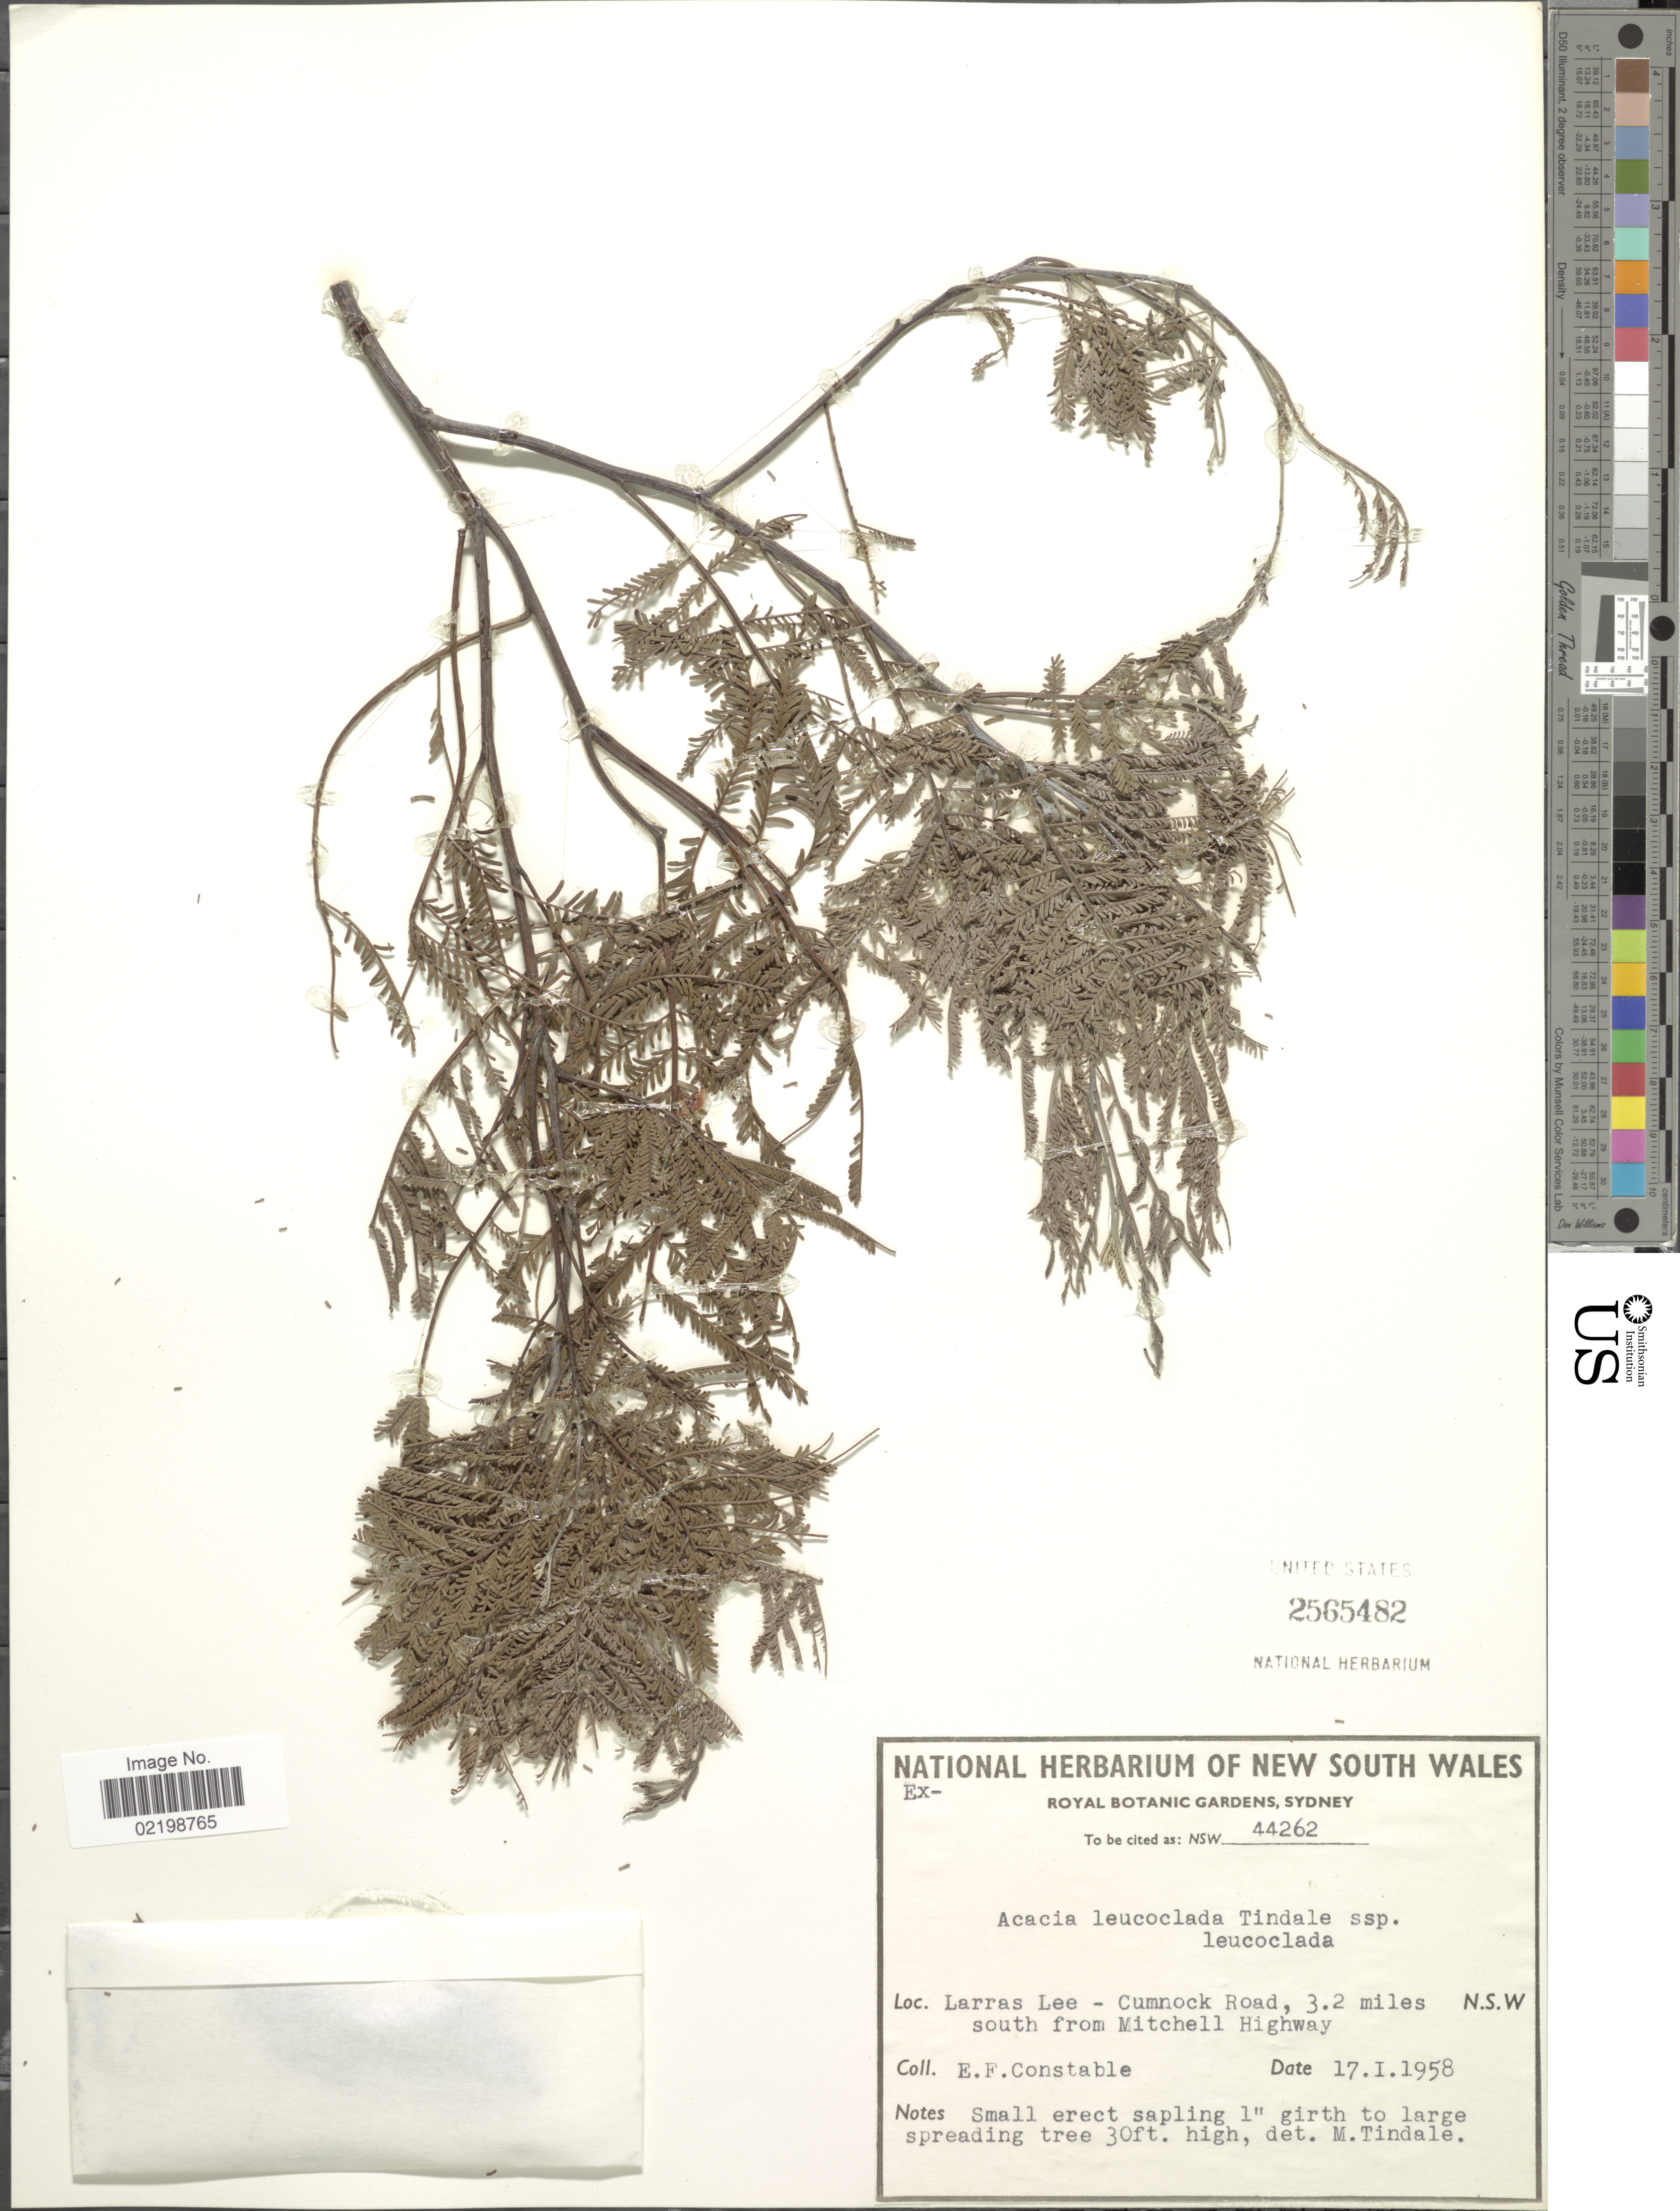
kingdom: Plantae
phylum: Tracheophyta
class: Magnoliopsida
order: Fabales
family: Fabaceae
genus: Acacia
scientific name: Acacia leucoclada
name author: Tindale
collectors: E. F. Constable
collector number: NSW44262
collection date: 1958-01-17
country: Australia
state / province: New South Wales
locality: Larras Lee - Cumnock road, 3.2 miles south of Mitchell Highway. N.S.W.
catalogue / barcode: US 2565482